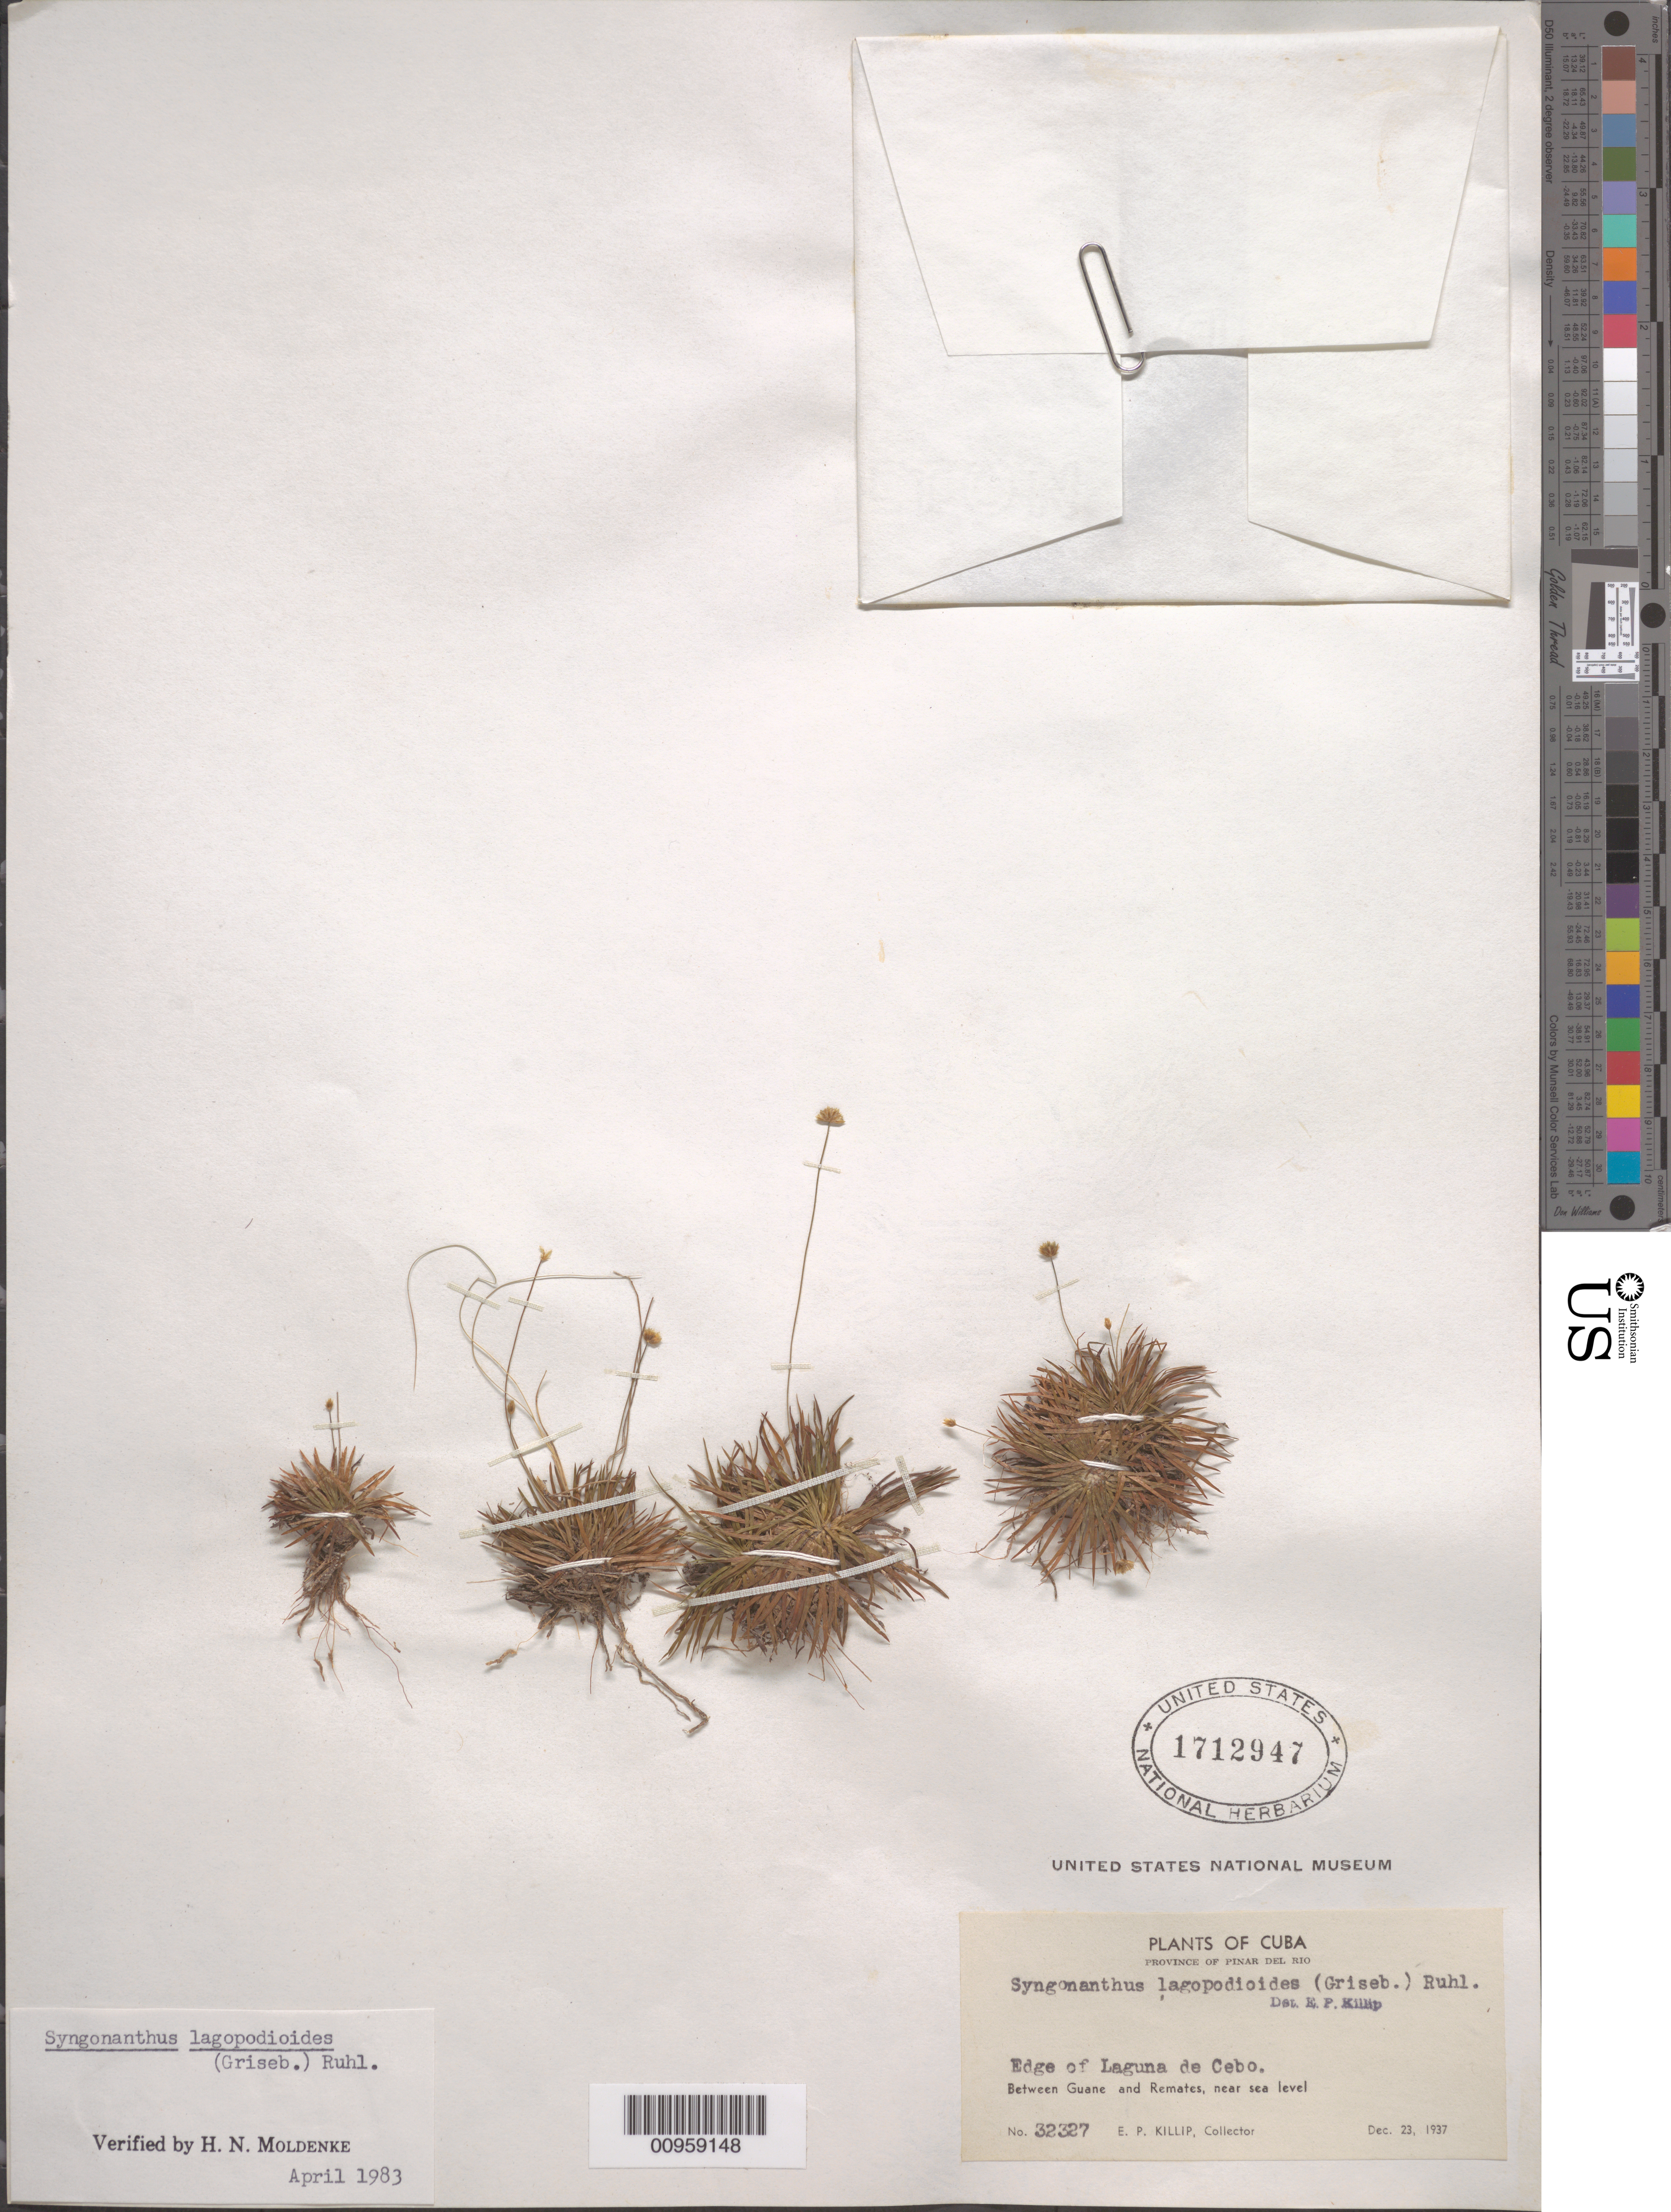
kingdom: Plantae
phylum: Tracheophyta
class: Liliopsida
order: Poales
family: Eriocaulaceae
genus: Syngonanthus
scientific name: Syngonanthus lagopodioides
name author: (Griseb.) Ruhland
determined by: Moldenke, H. N.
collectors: E. P. Killip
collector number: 32327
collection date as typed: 23 Dec 1937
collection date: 1937-12-23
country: Cuba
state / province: Pinar del Rio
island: Cuba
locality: Between Guane and Remates, Laguna de Cebo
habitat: Edge of laguna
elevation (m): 0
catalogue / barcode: US 1712947